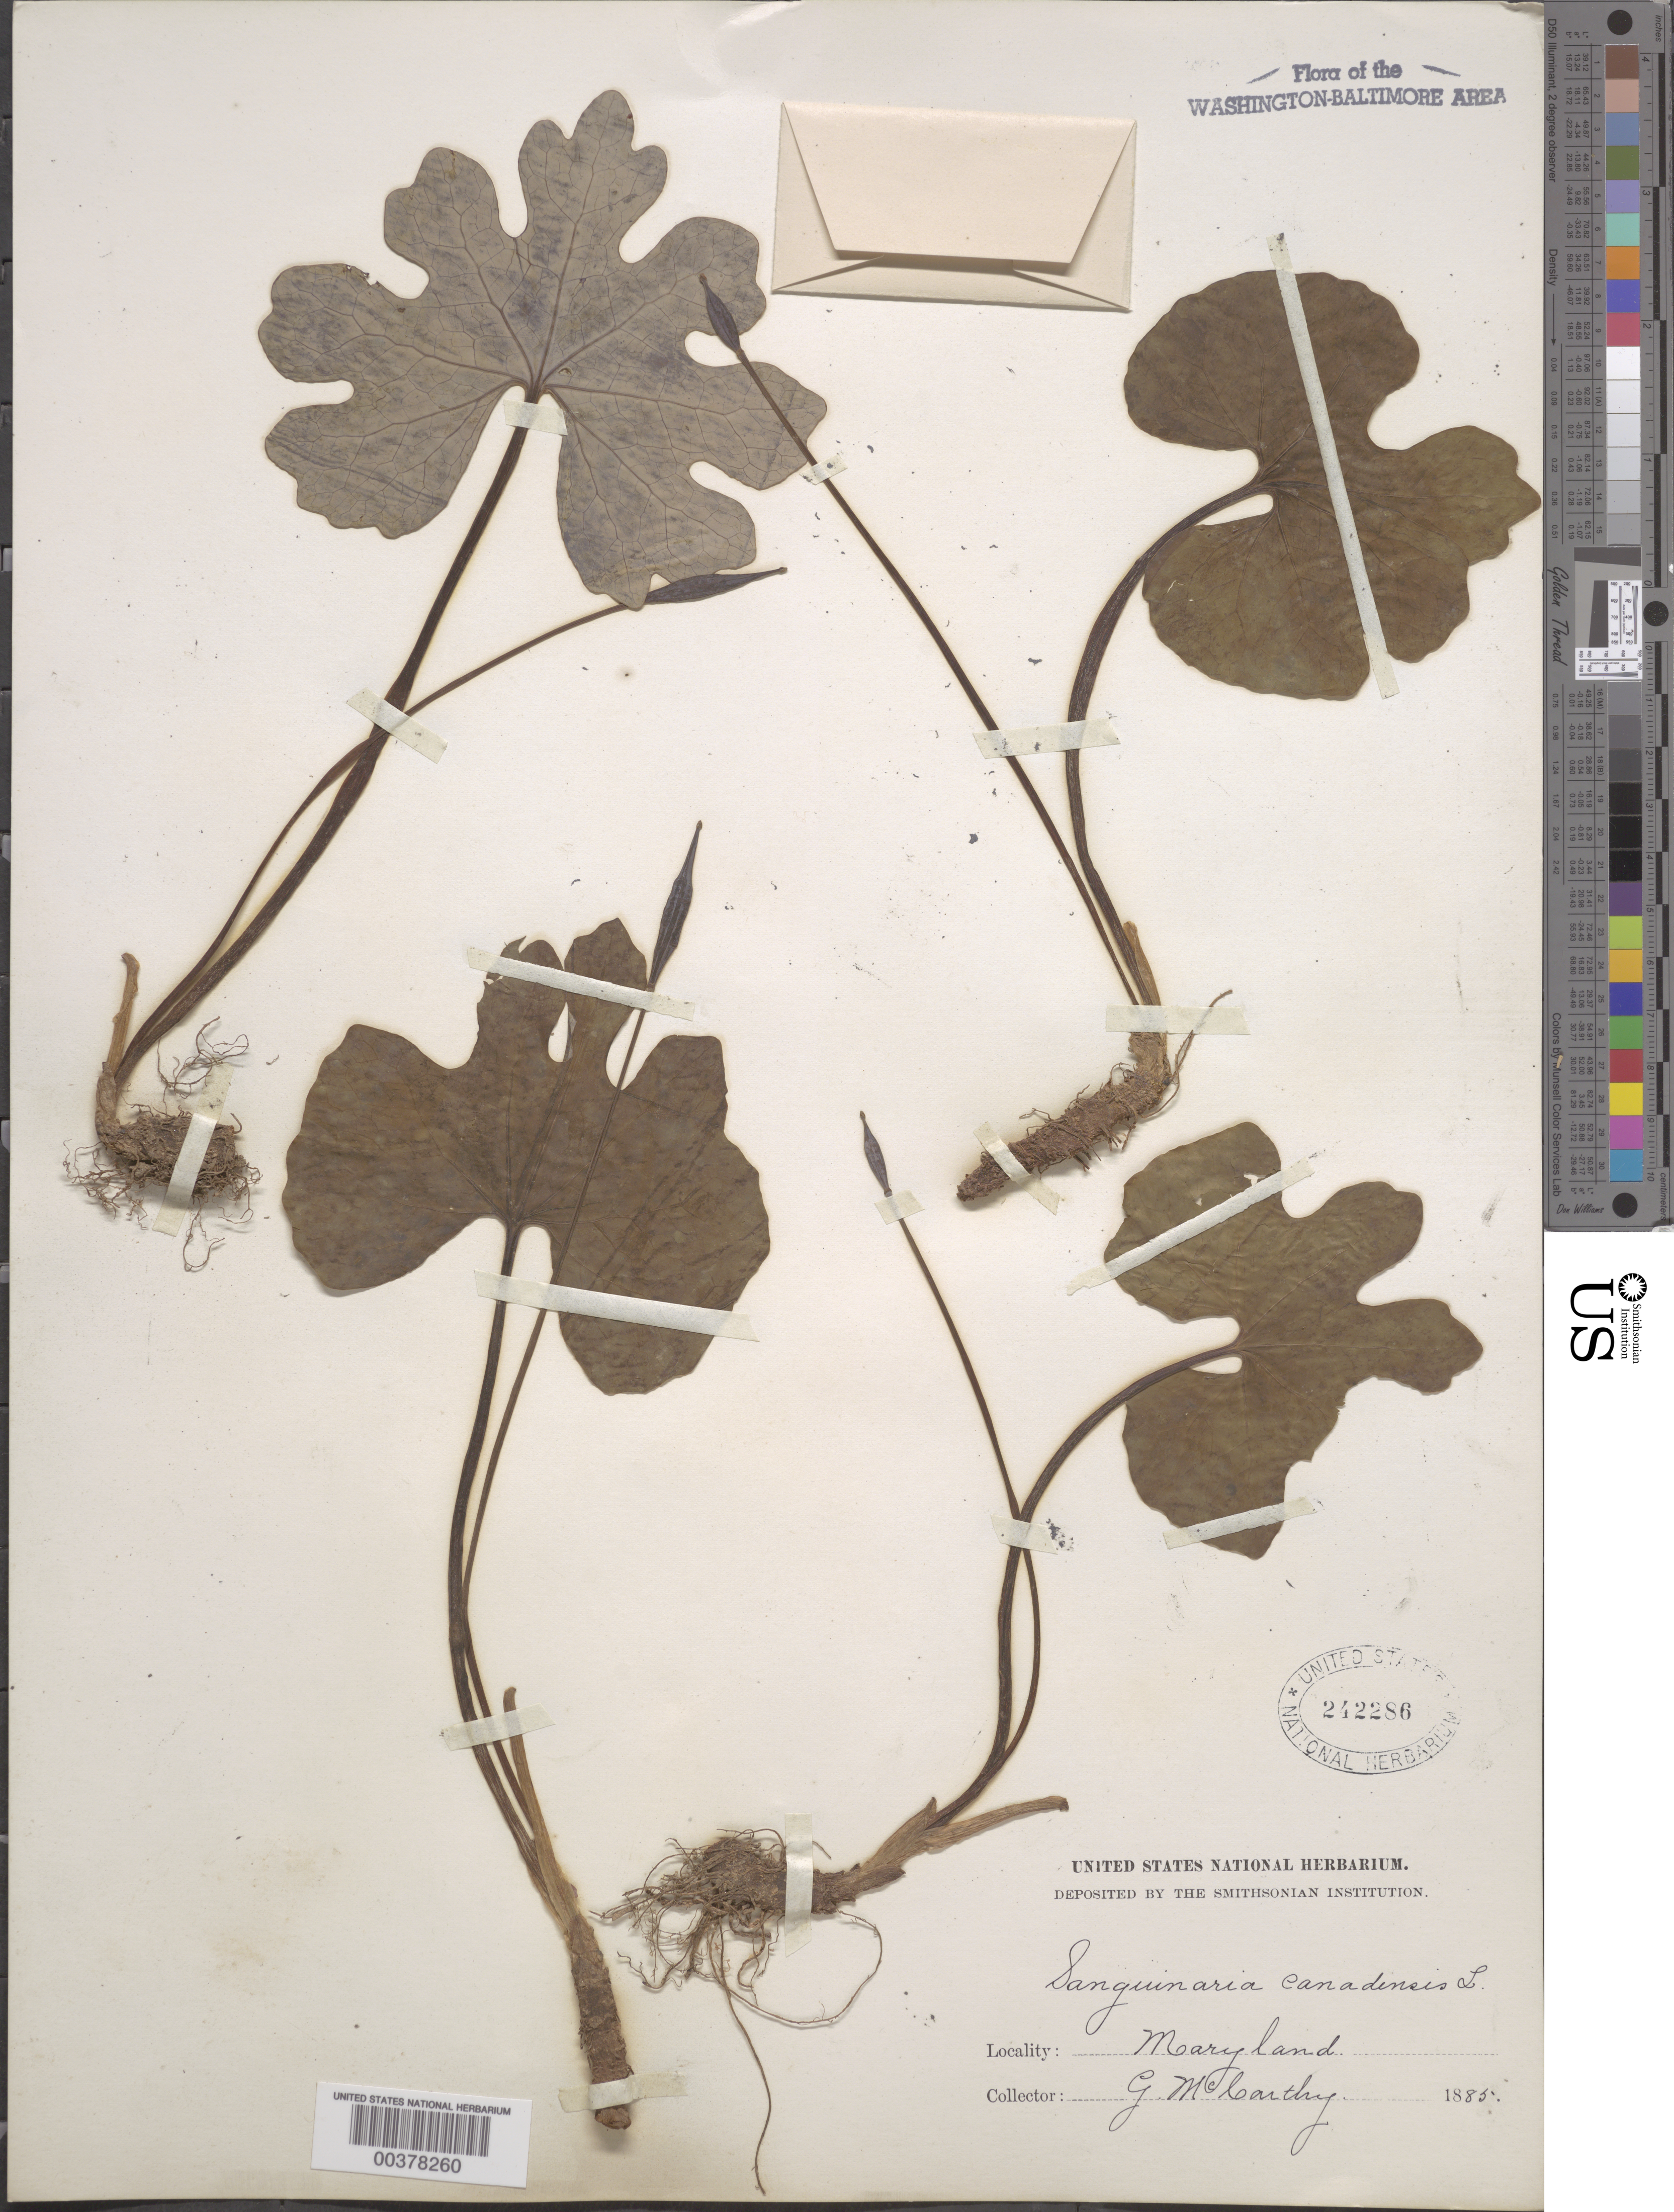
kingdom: Plantae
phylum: Tracheophyta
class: Magnoliopsida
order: Ranunculales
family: Papaveraceae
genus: Sanguinaria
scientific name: Sanguinaria canadensis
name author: L.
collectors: G. McCarthy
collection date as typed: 1885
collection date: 1885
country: United States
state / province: Maryland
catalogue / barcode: US 242286